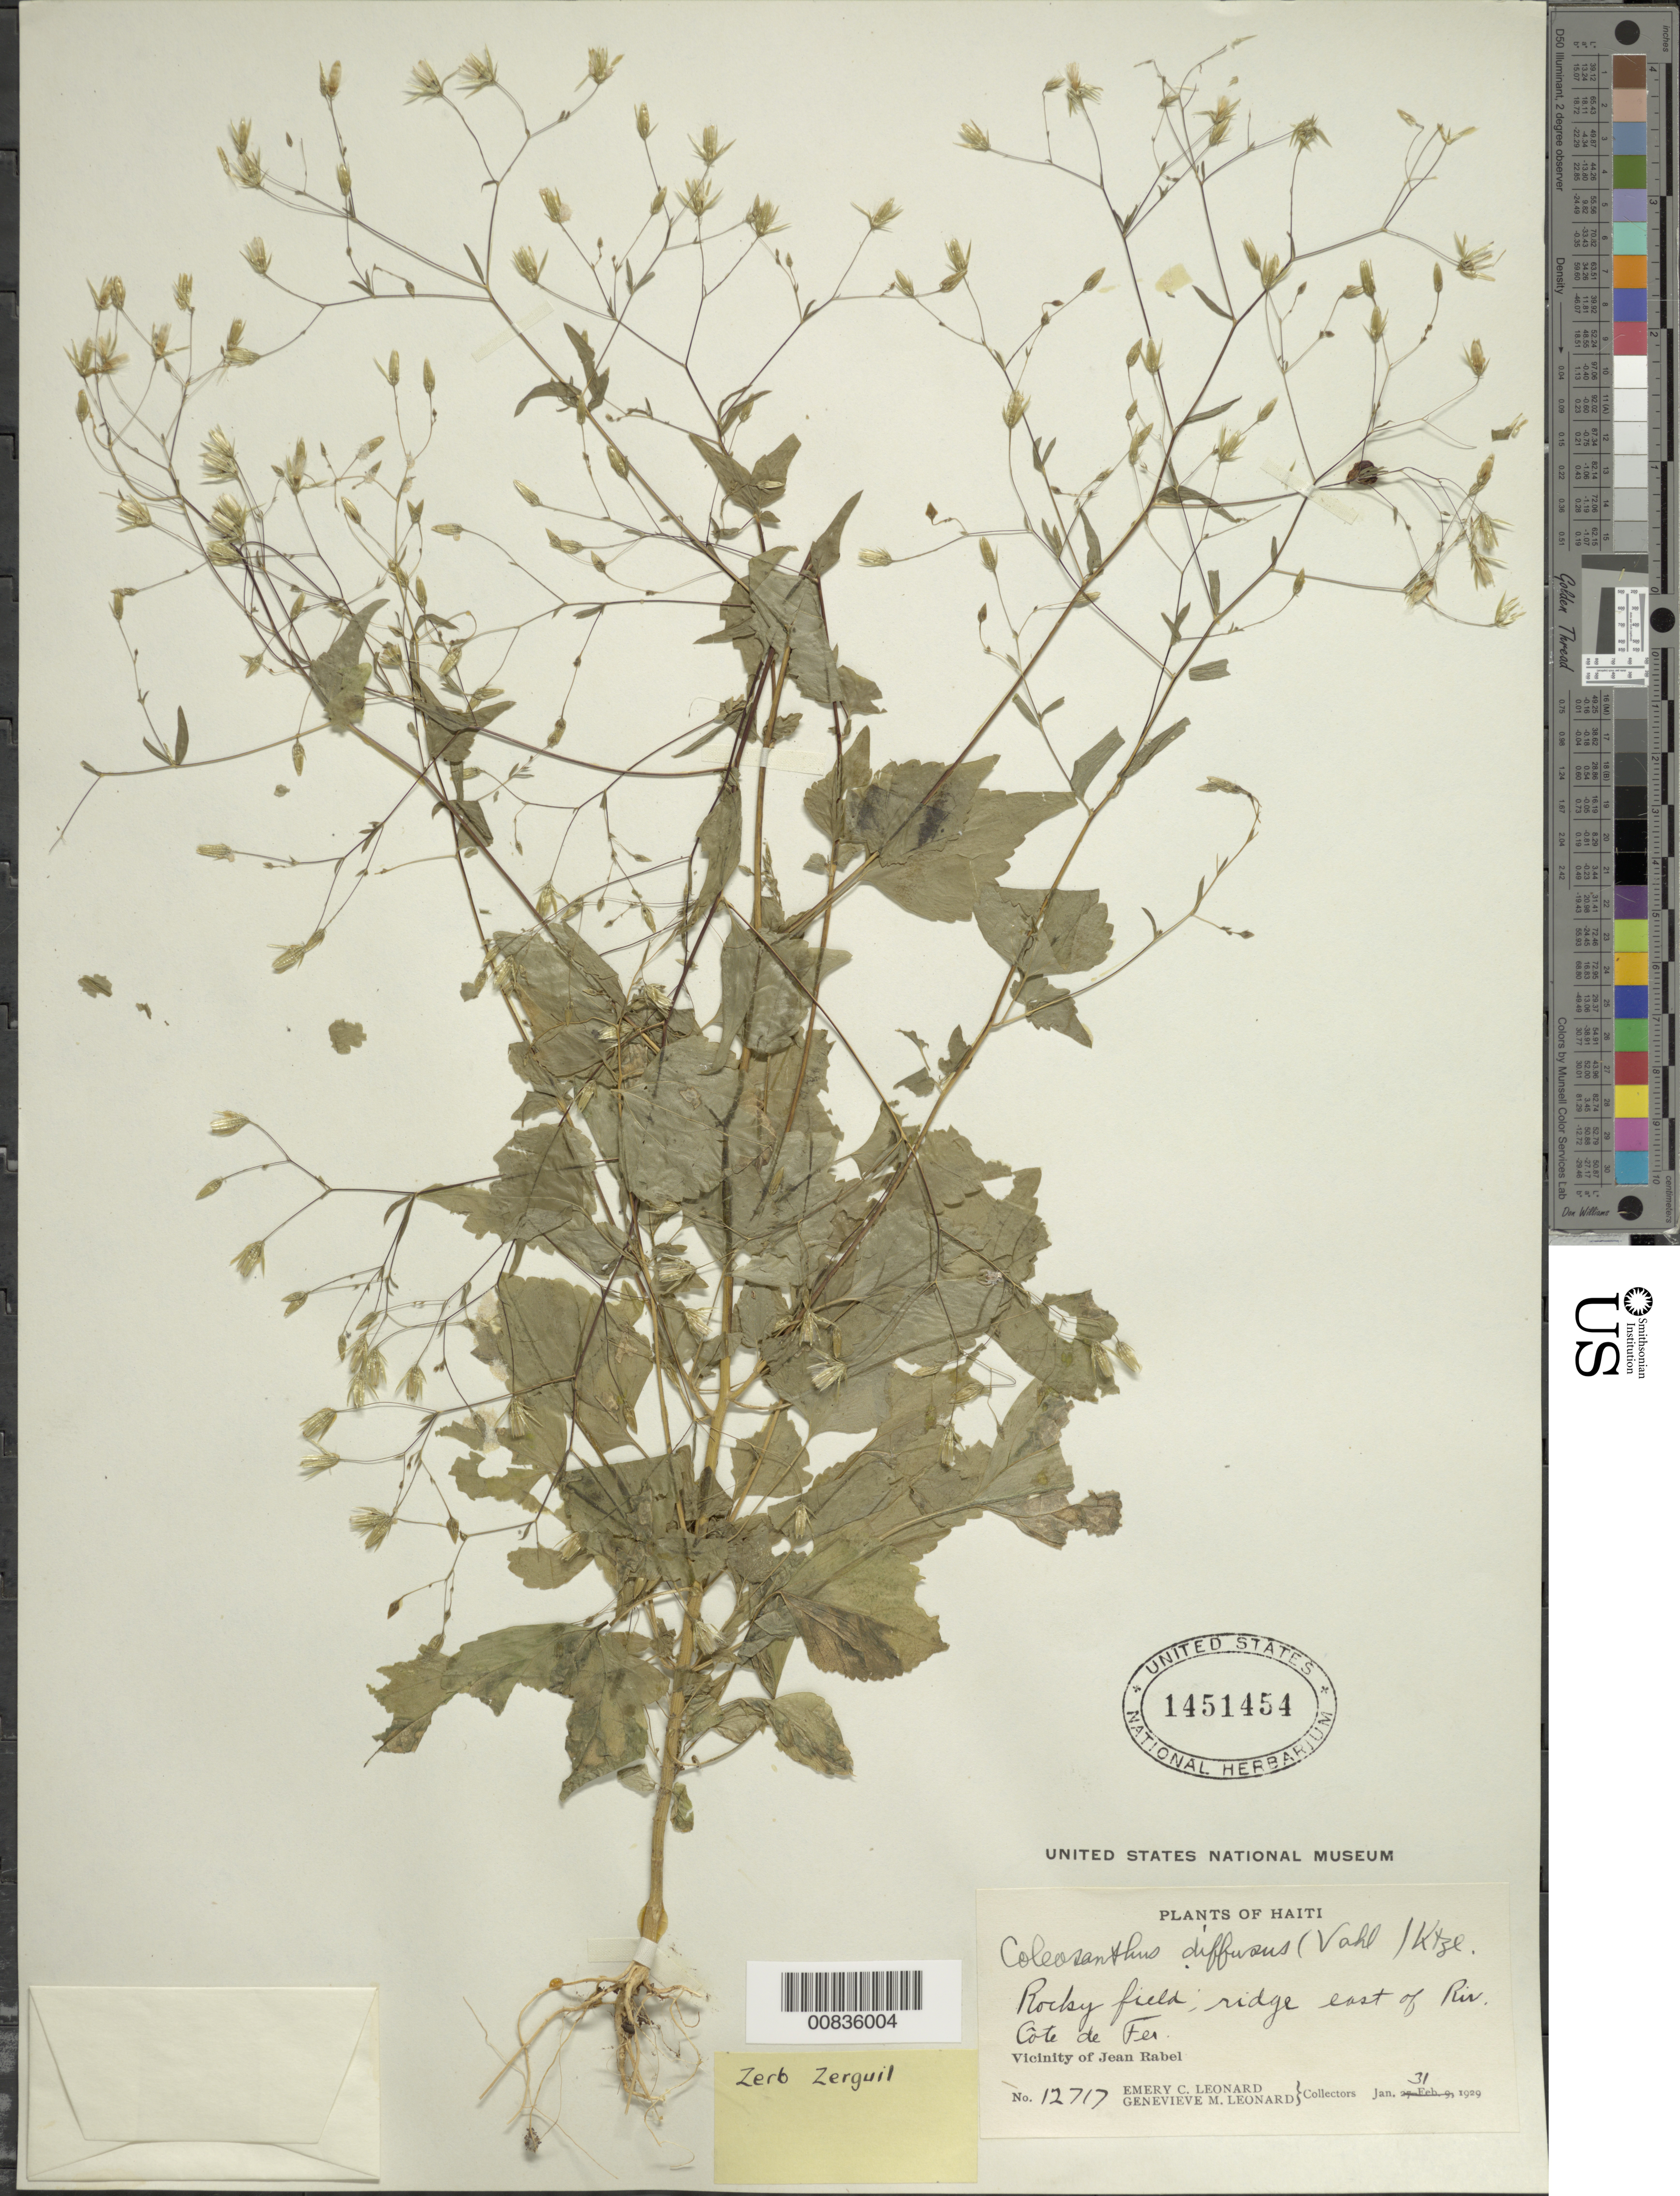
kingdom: Plantae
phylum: Tracheophyta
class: Magnoliopsida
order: Asterales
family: Asteraceae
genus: Brickellia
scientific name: Brickellia diffusa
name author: (Vahl) A. Gray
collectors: E. C. Leonard & G. M. Leonard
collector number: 12717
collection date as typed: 31 Jan 1929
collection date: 1929-01-31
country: Haiti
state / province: Nord-Ouest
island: Hispaniola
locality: Vicinity of Jean Rabel, ridge E of Riv. Côte de Fer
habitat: Rocky field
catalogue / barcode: US 1451454